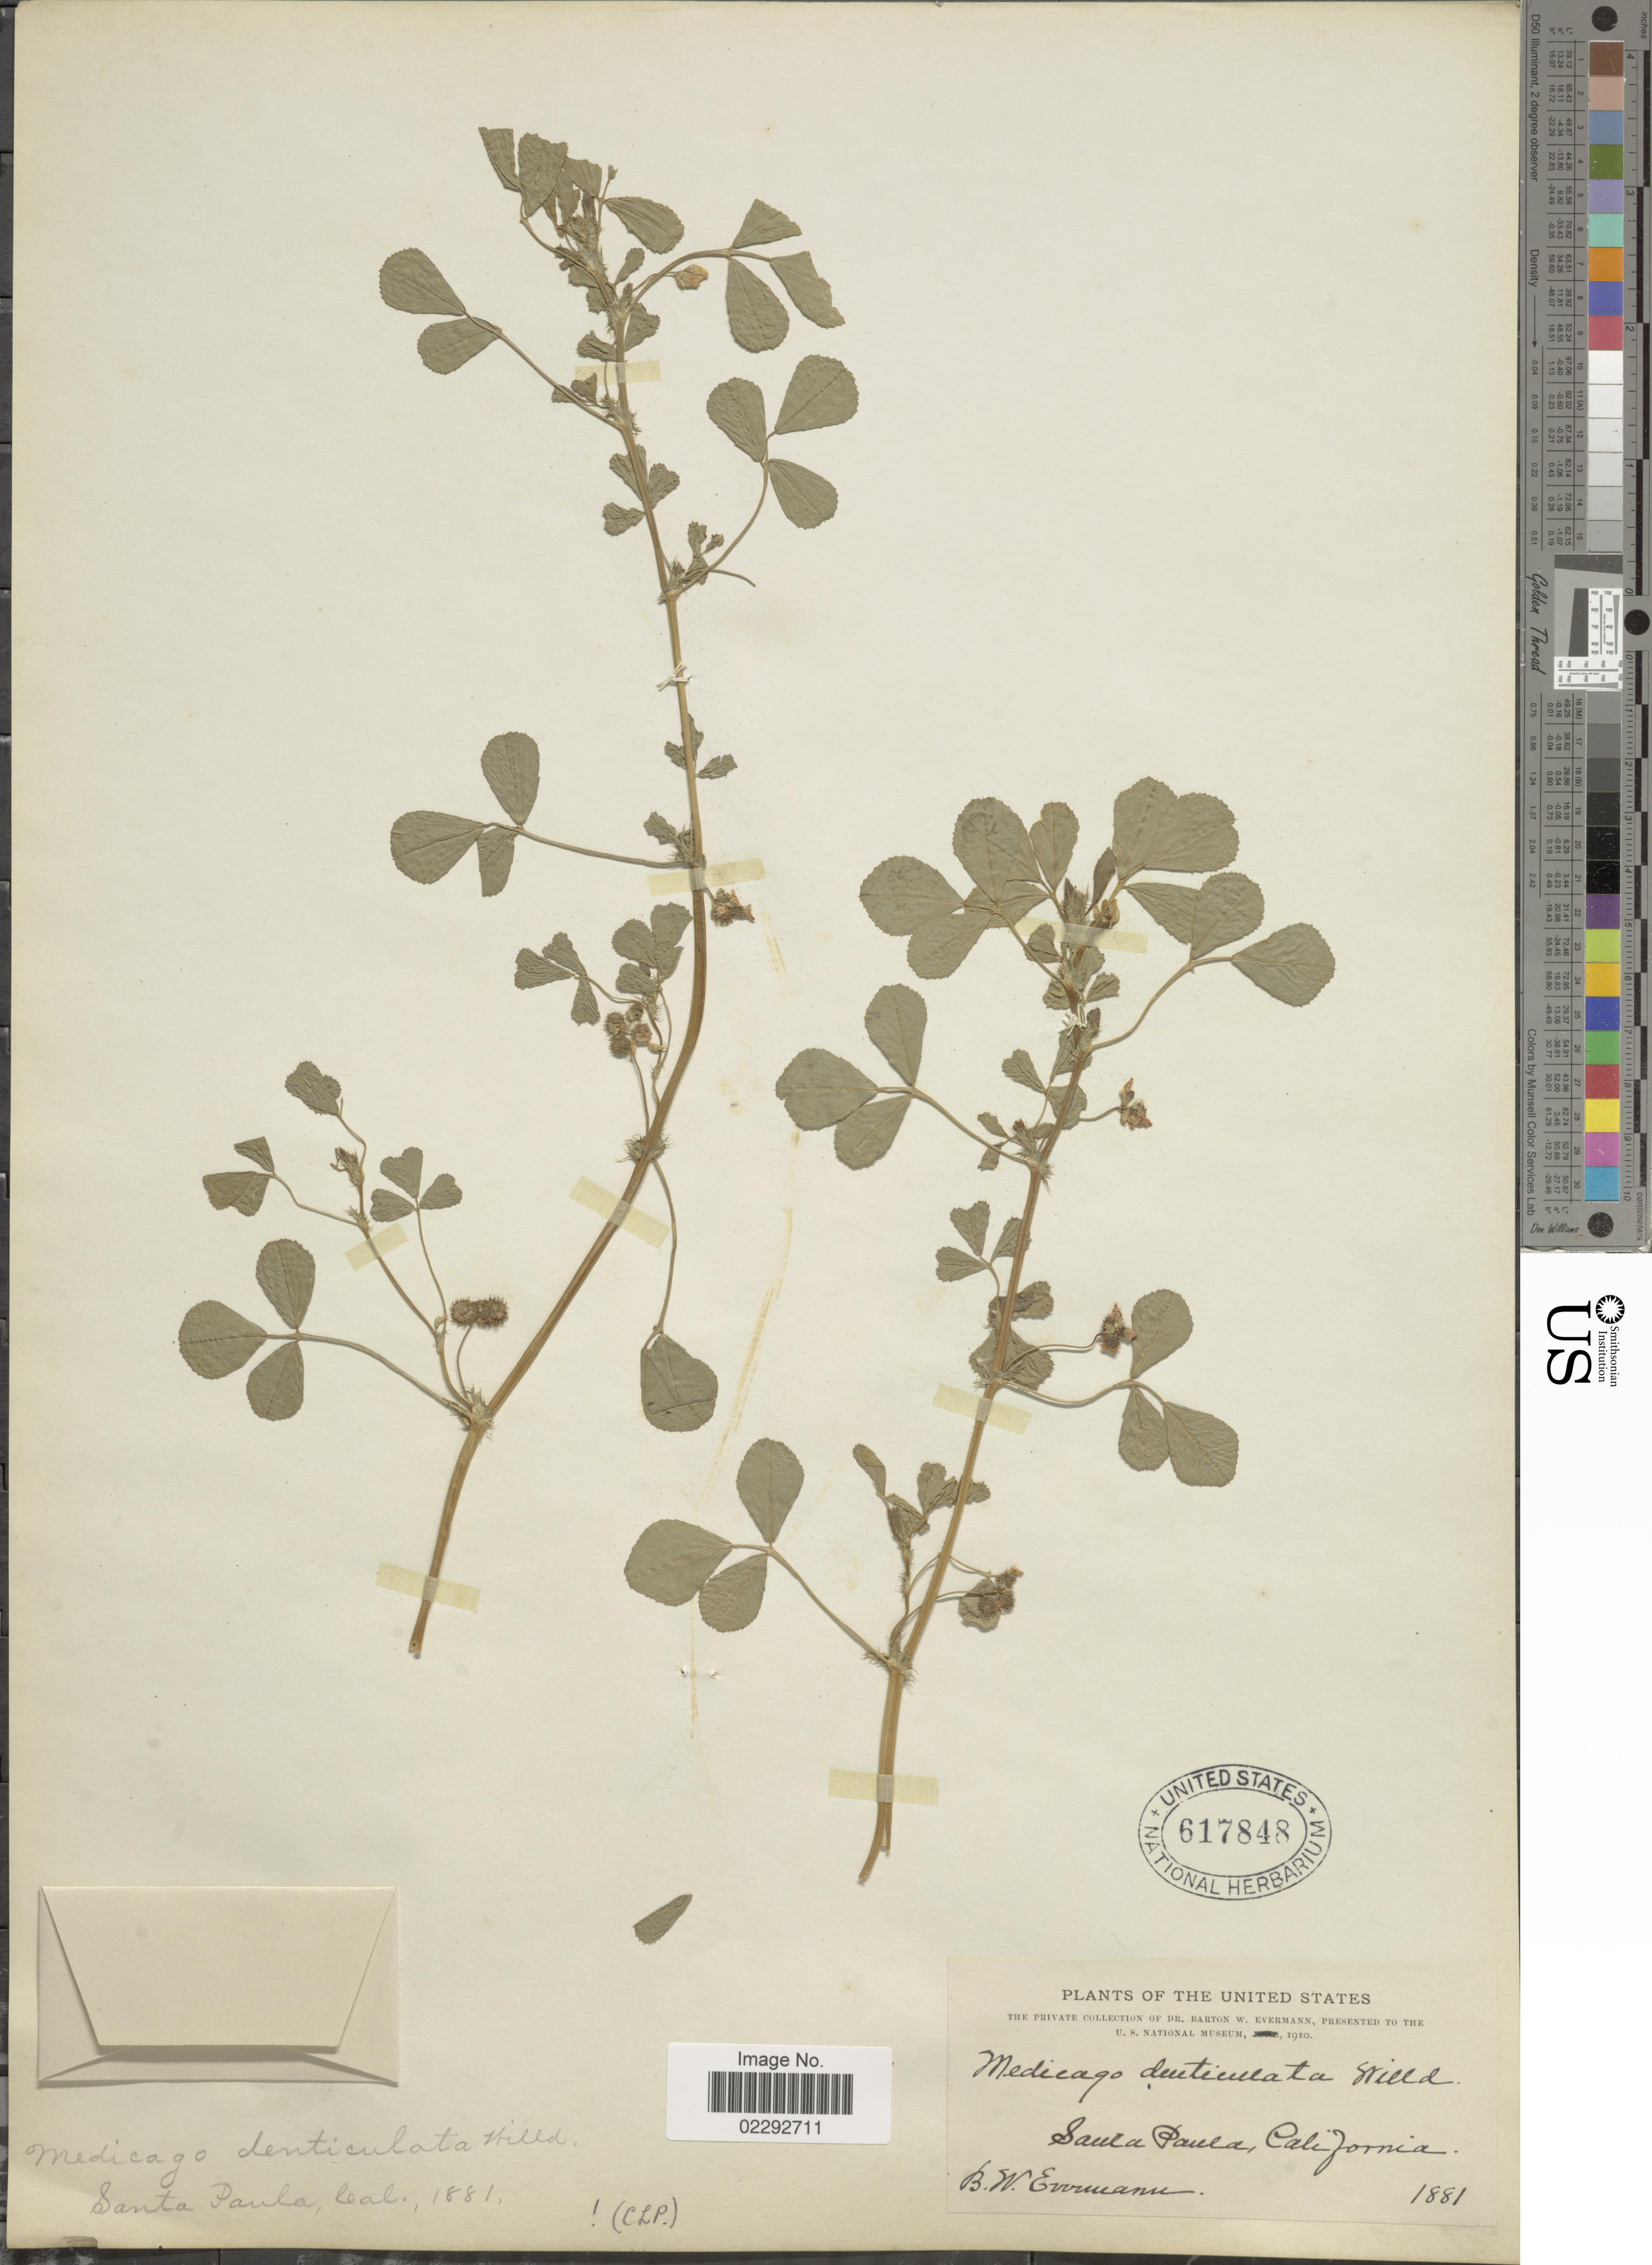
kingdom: Plantae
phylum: Tracheophyta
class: Magnoliopsida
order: Fabales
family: Fabaceae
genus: Medicago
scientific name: Medicago hispida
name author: Gaertn.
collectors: B. W. Evermann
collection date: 1881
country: United States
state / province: California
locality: Santa Paula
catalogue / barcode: US 617848